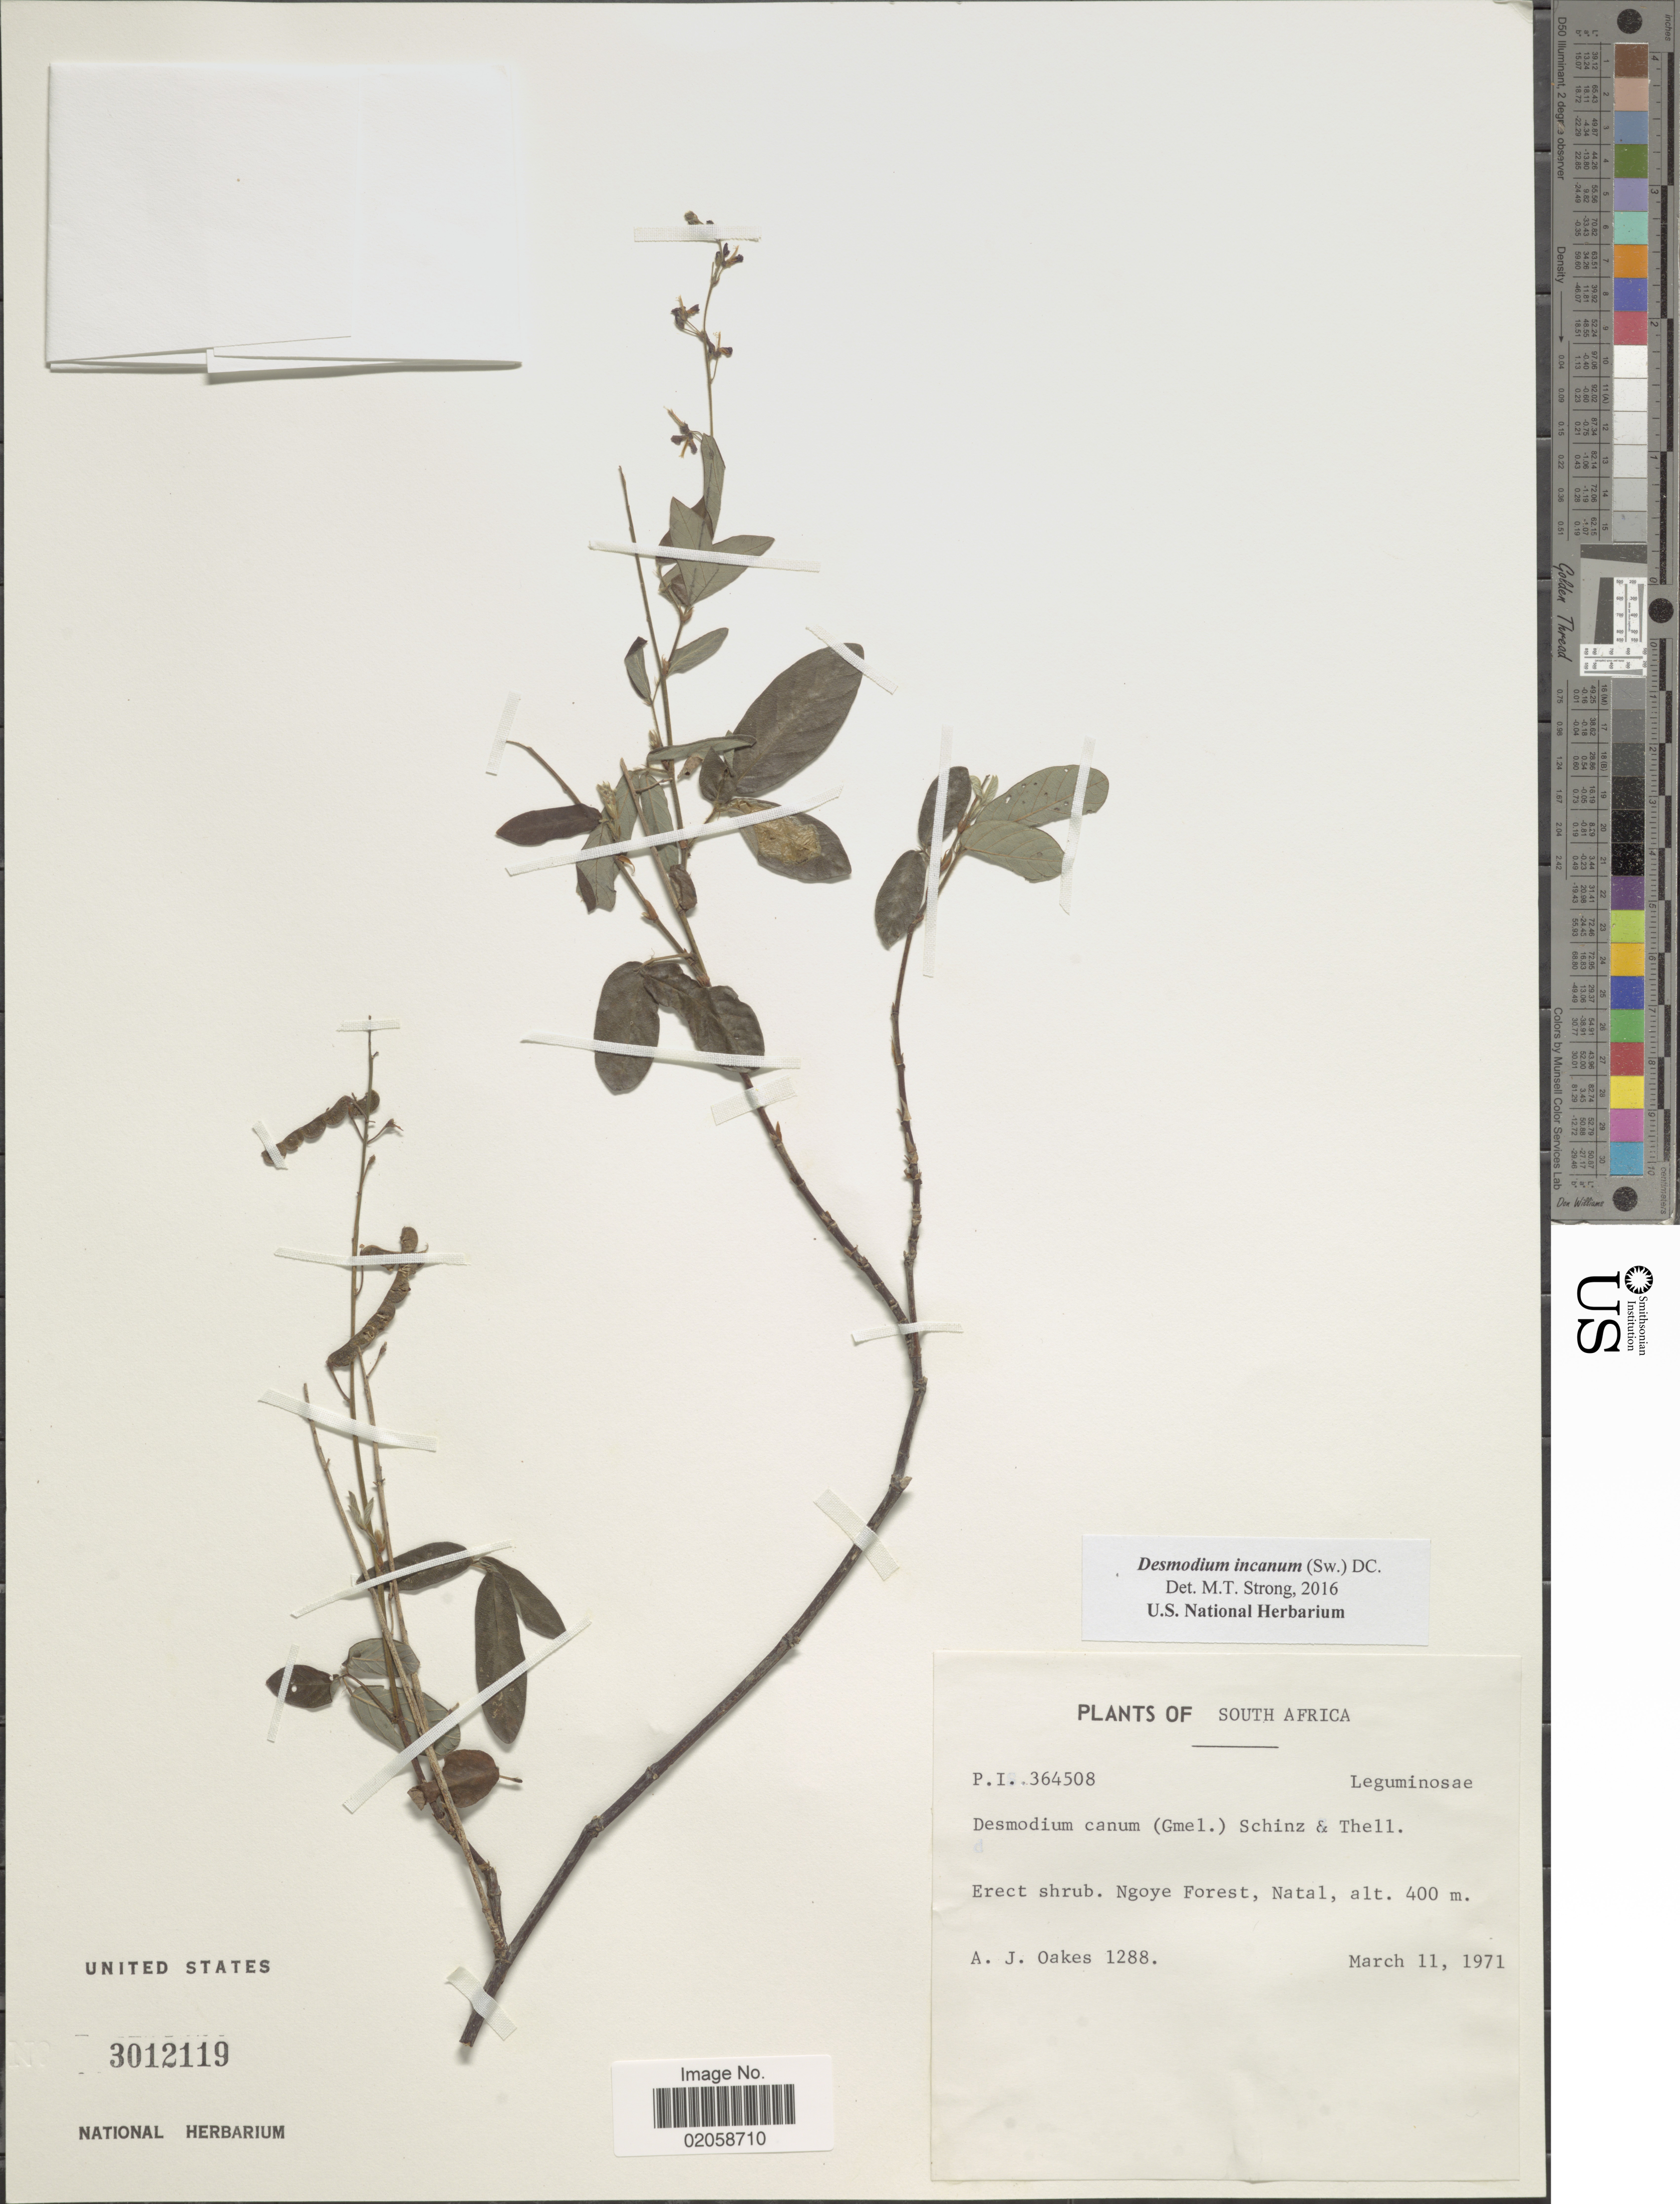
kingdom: Plantae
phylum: Tracheophyta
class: Magnoliopsida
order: Fabales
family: Fabaceae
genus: Desmodium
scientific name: Desmodium incanum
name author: (Sw.) DC.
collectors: A. Oakes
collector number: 1288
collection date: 1971-03-11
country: South Africa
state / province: KwaZulu-Natal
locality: Ngoye Forest, Natal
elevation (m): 400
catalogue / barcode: US 3012119